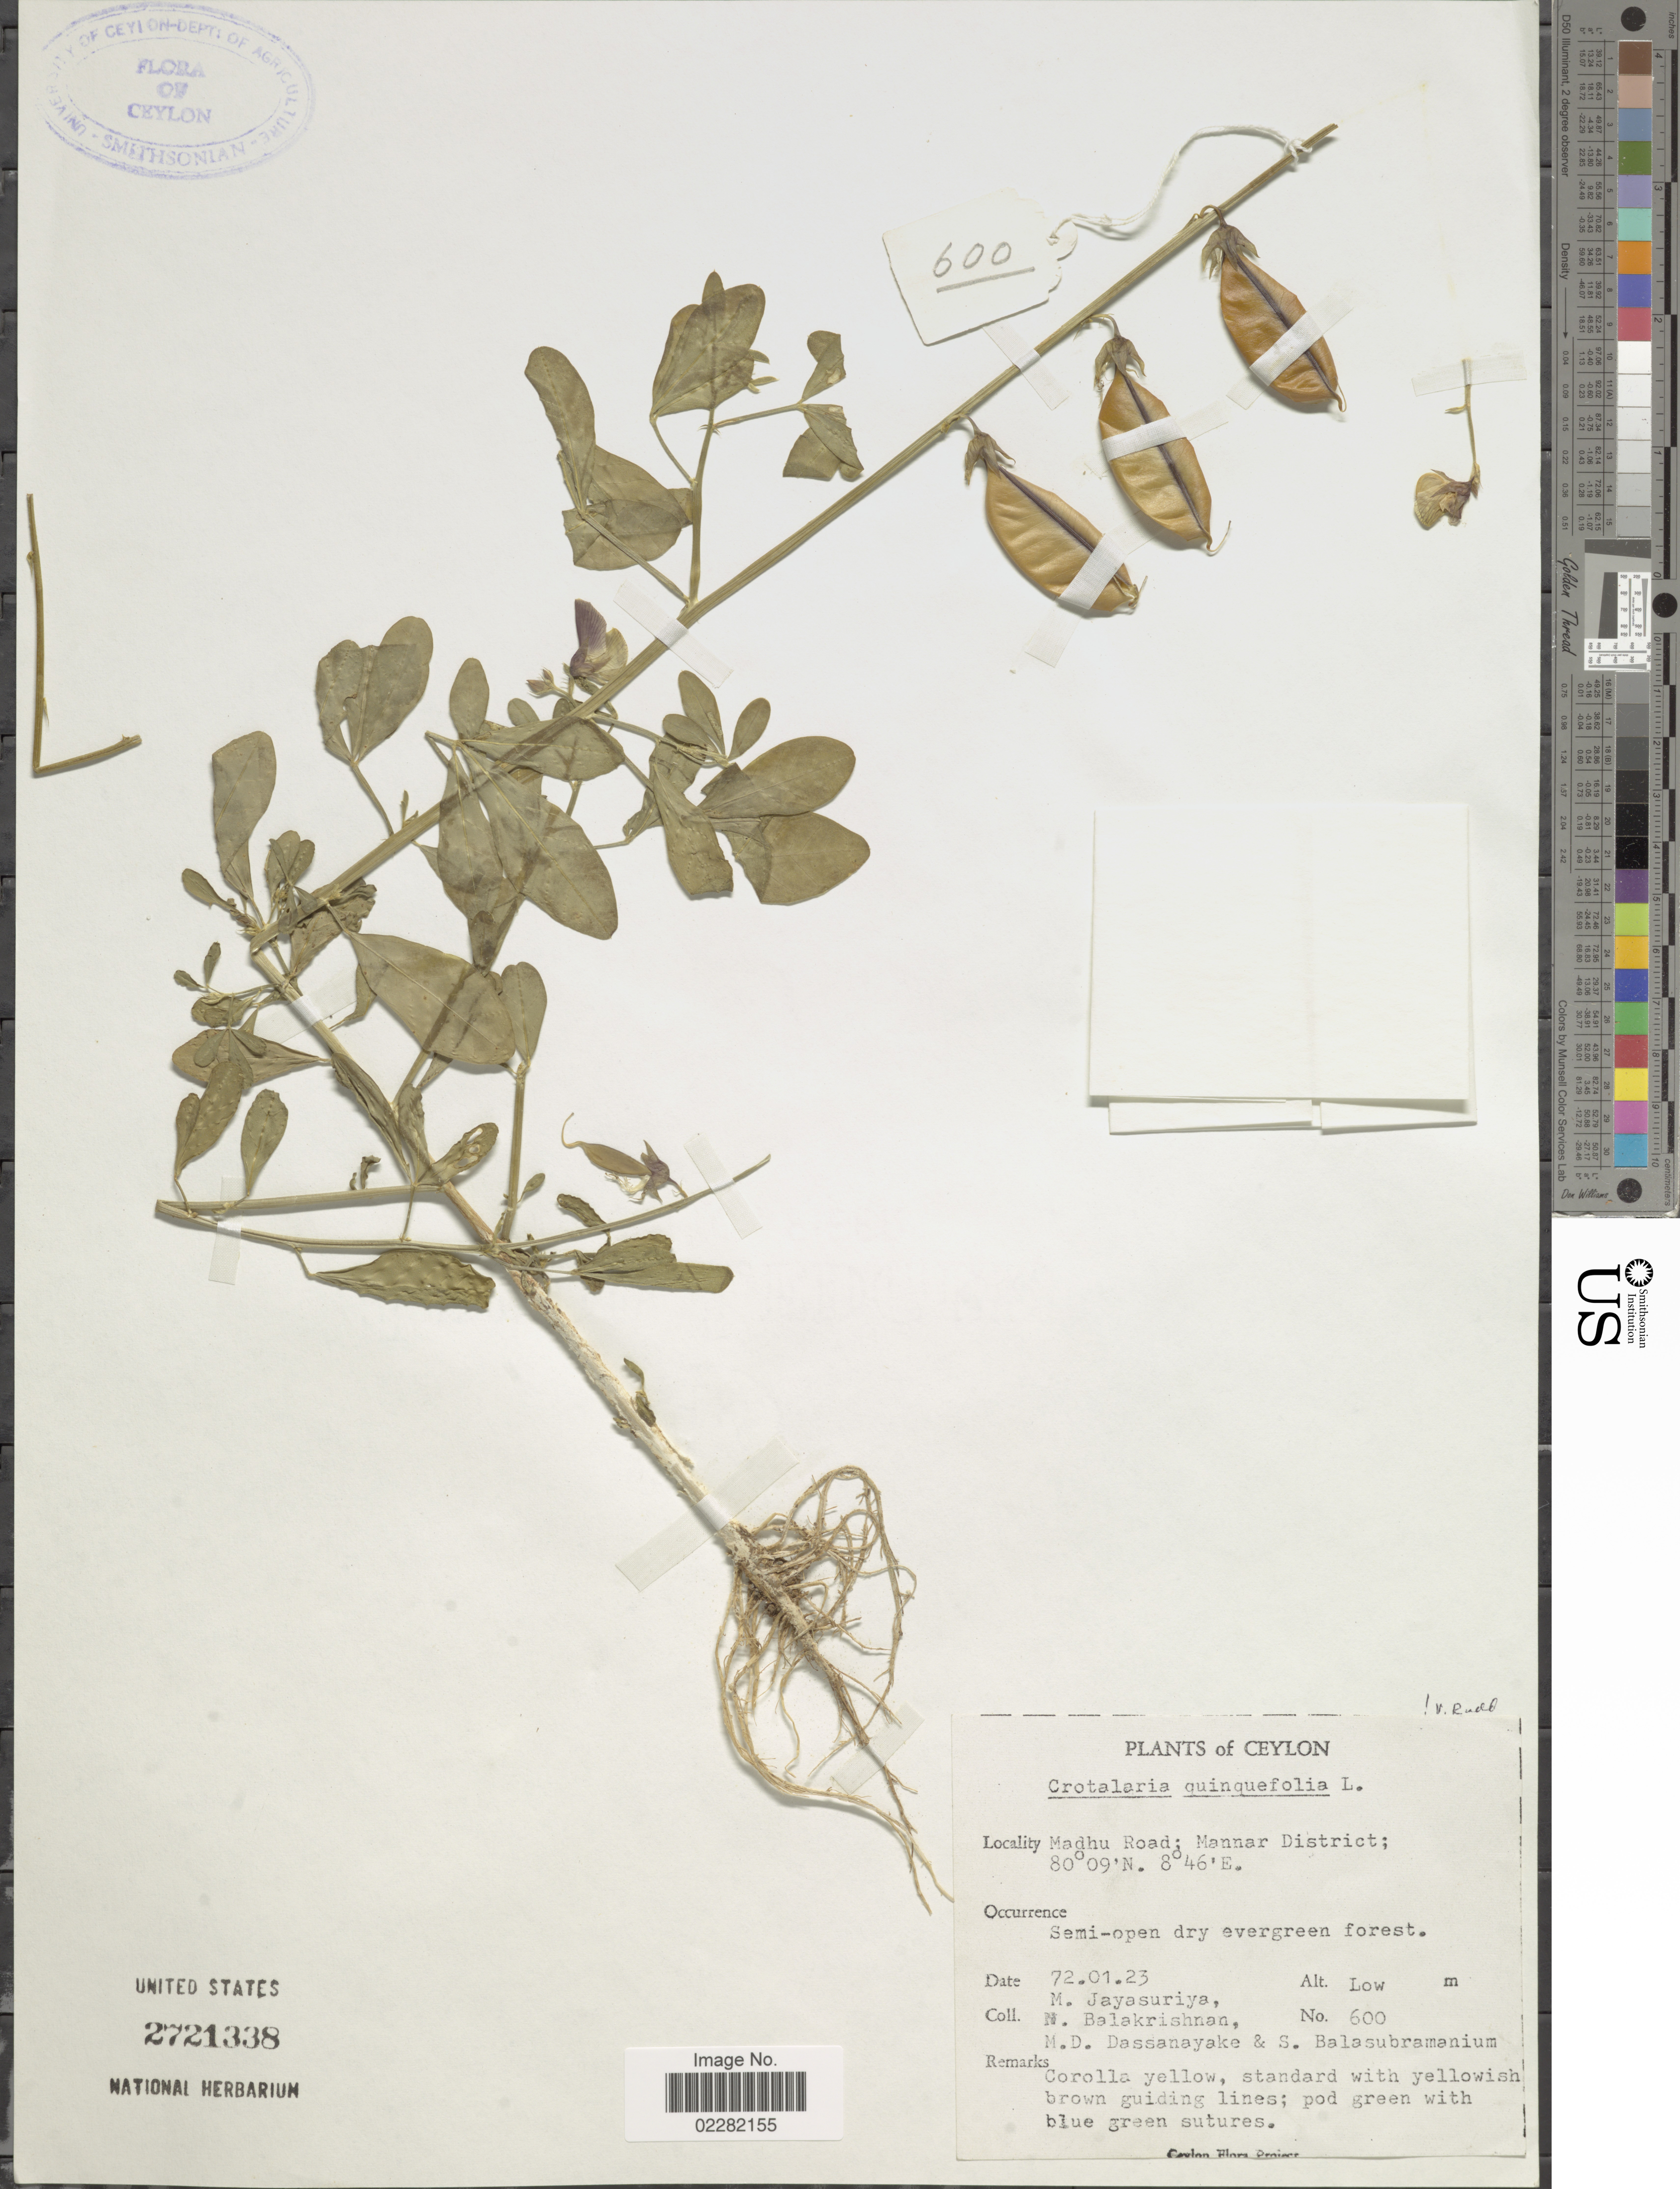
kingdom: Plantae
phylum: Tracheophyta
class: Magnoliopsida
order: Fabales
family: Fabaceae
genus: Crotalaria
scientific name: Crotalaria quinquefolia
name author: L.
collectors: M. Jayasuriya, N. Balakrishnan, M. D. Dassanayake & S. Balasubramanium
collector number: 600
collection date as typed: Transcribed d/m/y: 23/1/72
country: Sri Lanka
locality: Ceylon. Madhu Road, Mannar District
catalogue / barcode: US 2721338